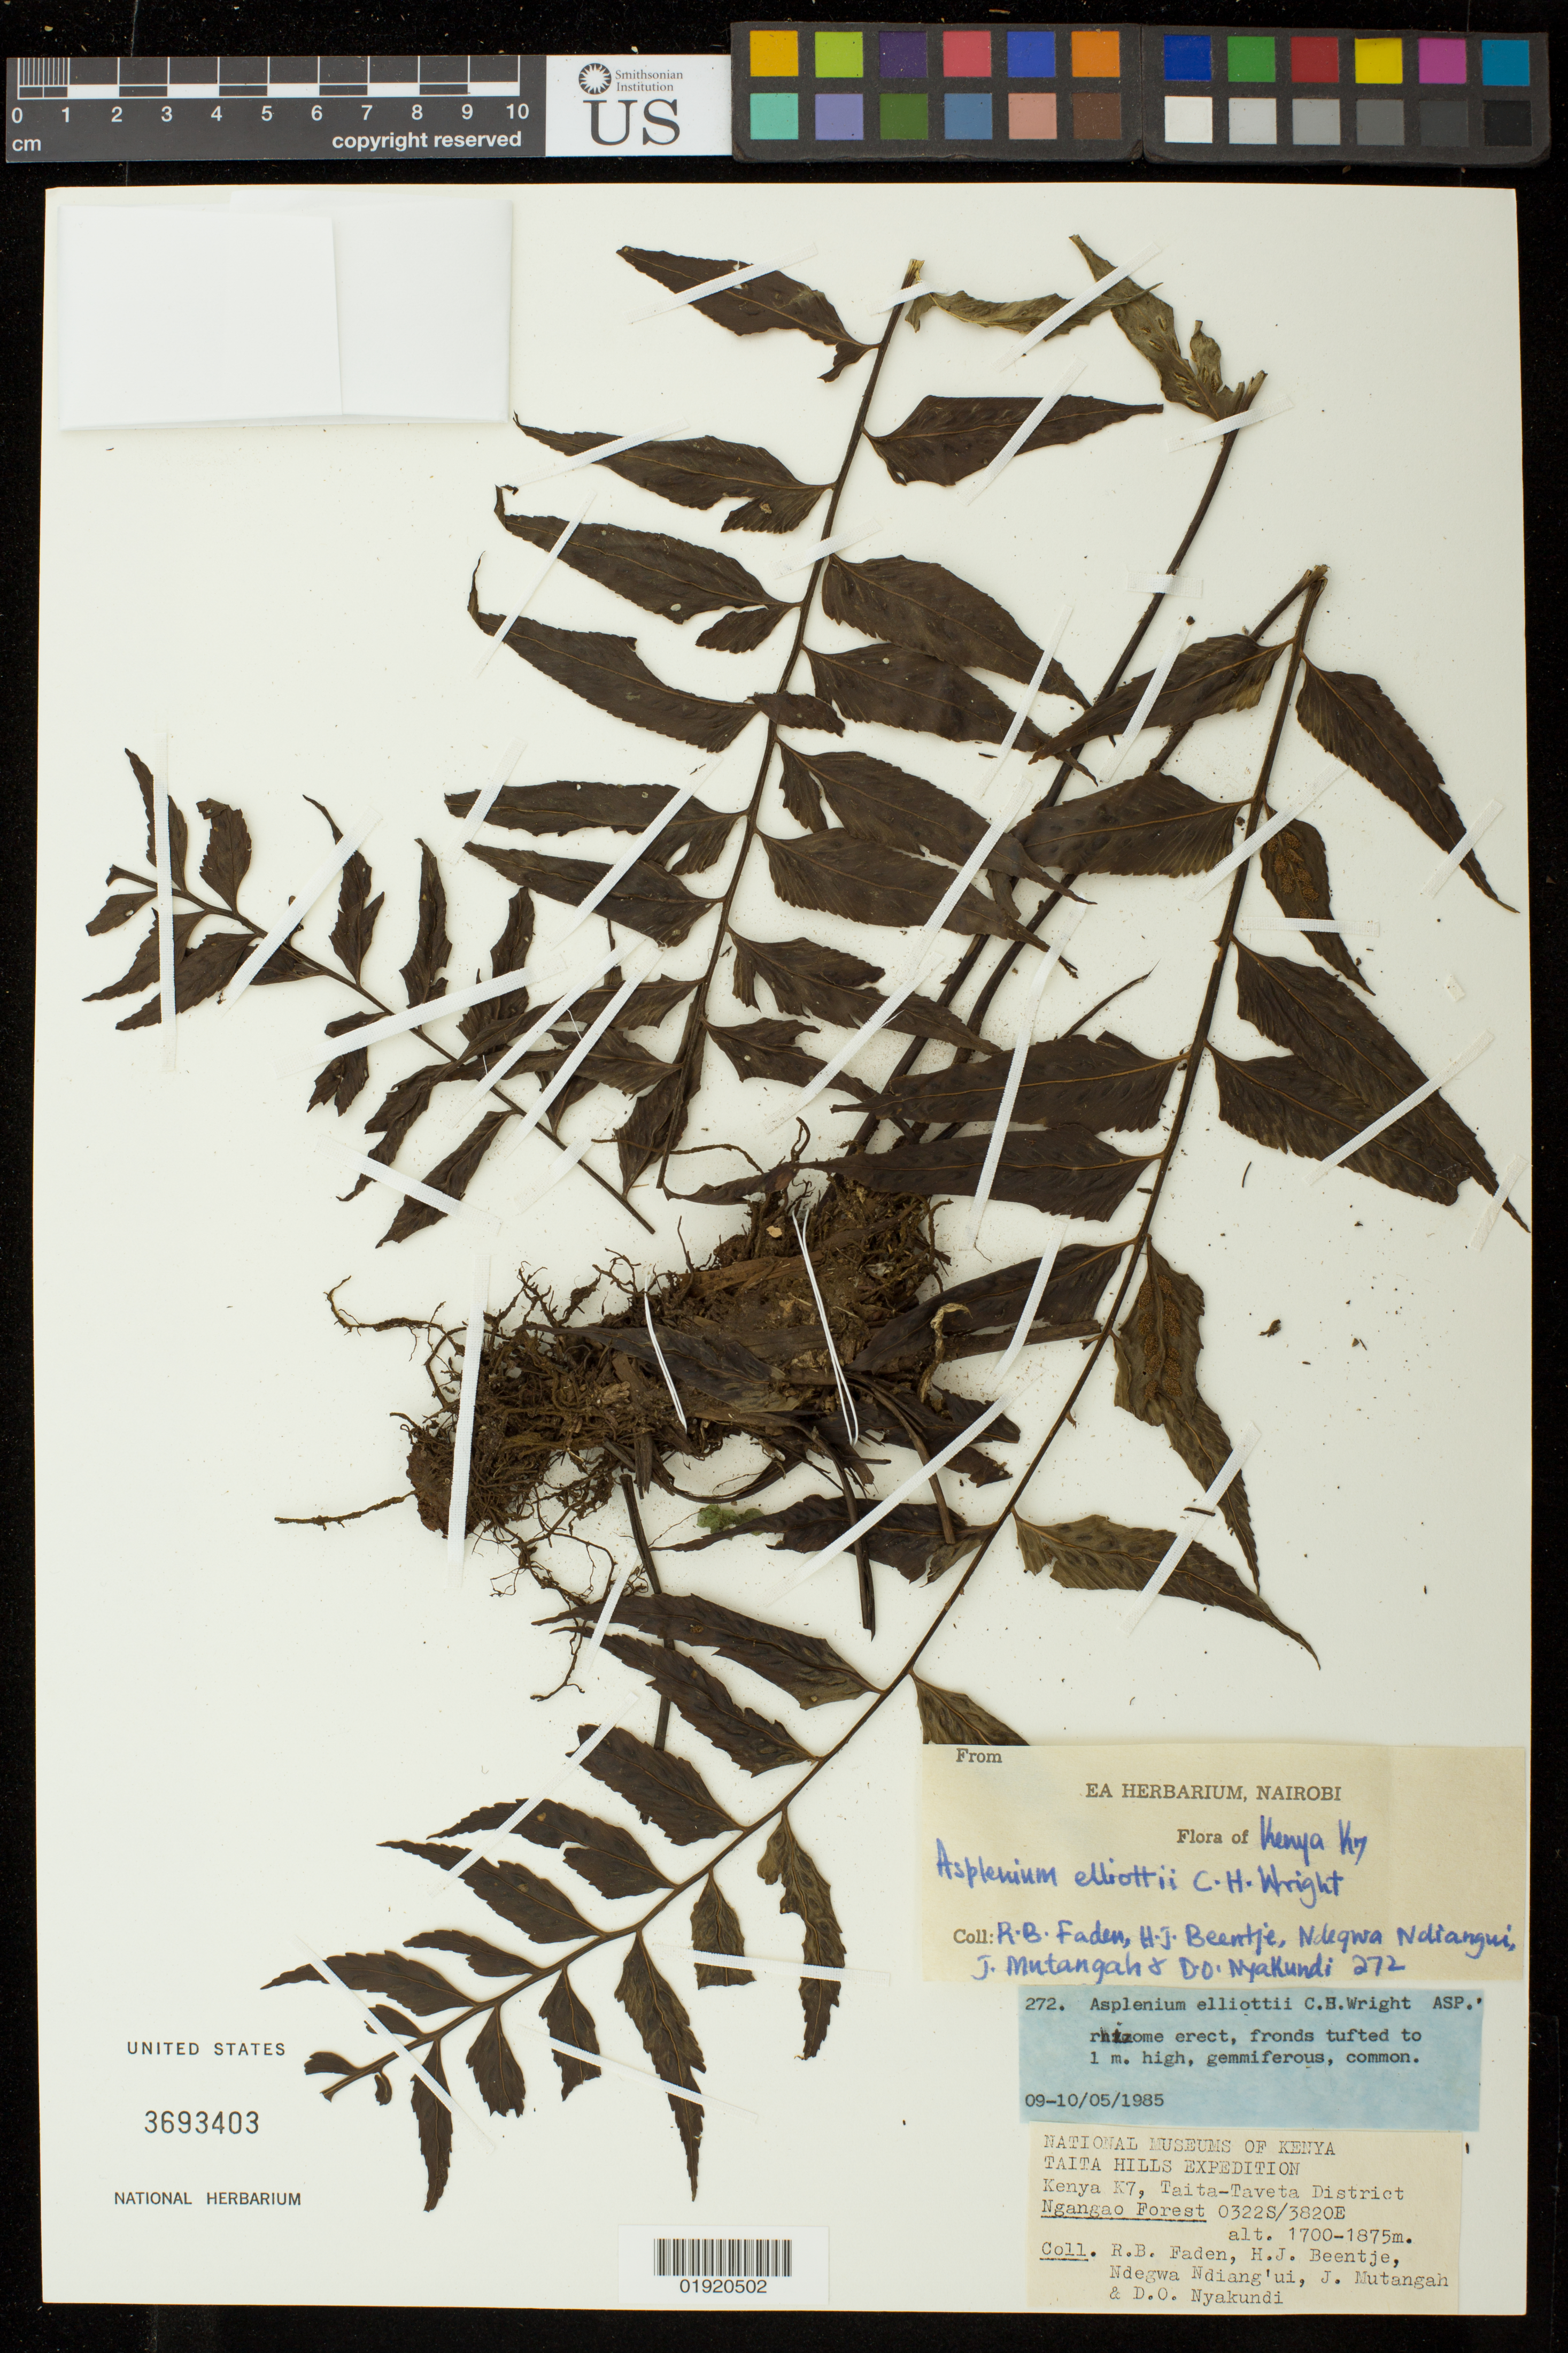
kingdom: Plantae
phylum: Tracheophyta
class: Polypodiopsida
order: Polypodiales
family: Aspleniaceae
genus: Asplenium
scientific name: Asplenium elliottii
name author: C.H. Wright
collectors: R. B. Faden, H. J. Beentje, Ndegwa Ndiang'ui, J. Mutangah & D. Nyakundi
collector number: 272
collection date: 1985-05-09/1985-05-10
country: Kenya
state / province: Taita Taveta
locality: Kenya K7, Taita-Taveta District, Taita Hills, Ngangao Forest.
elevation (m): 1700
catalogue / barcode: US 3693403